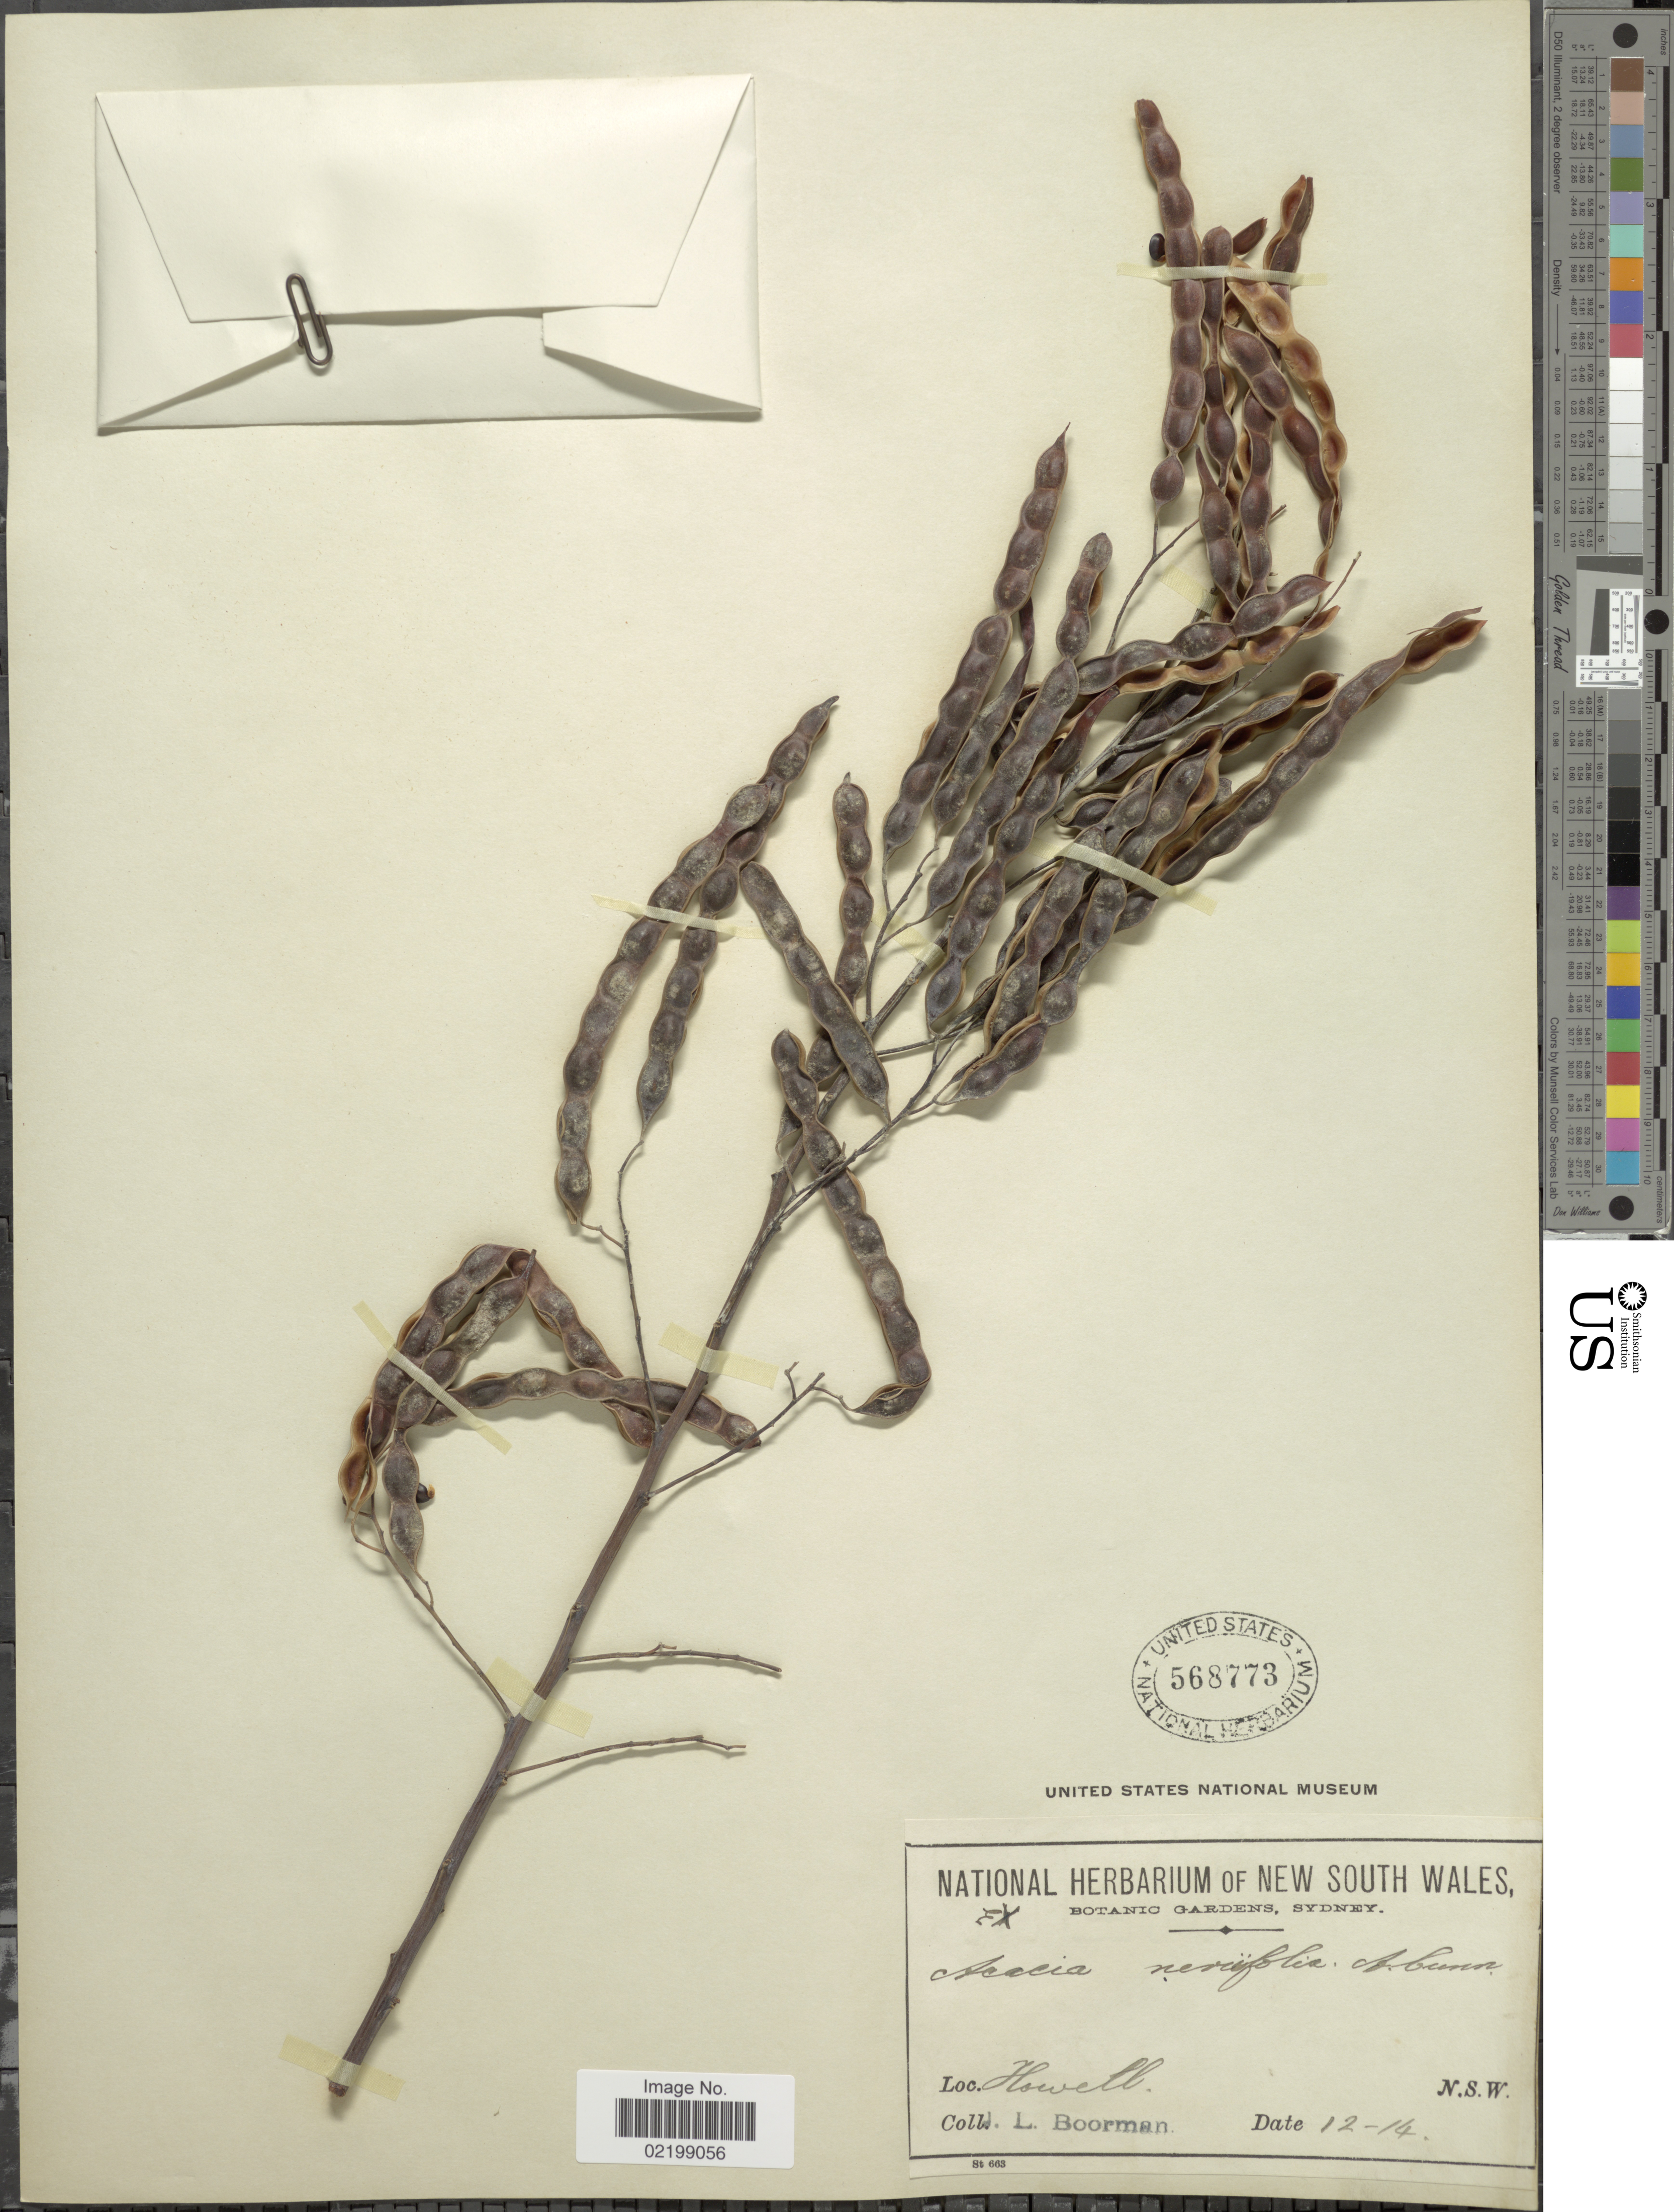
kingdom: Plantae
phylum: Tracheophyta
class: Magnoliopsida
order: Fabales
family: Fabaceae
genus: Acacia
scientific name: Acacia neriifolia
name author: A. Cunn. ex Benth.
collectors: J. Boorman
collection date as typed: Transcribed d/m/y: /12/14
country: Australia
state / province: New South Wales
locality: Howell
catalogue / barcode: US 568773